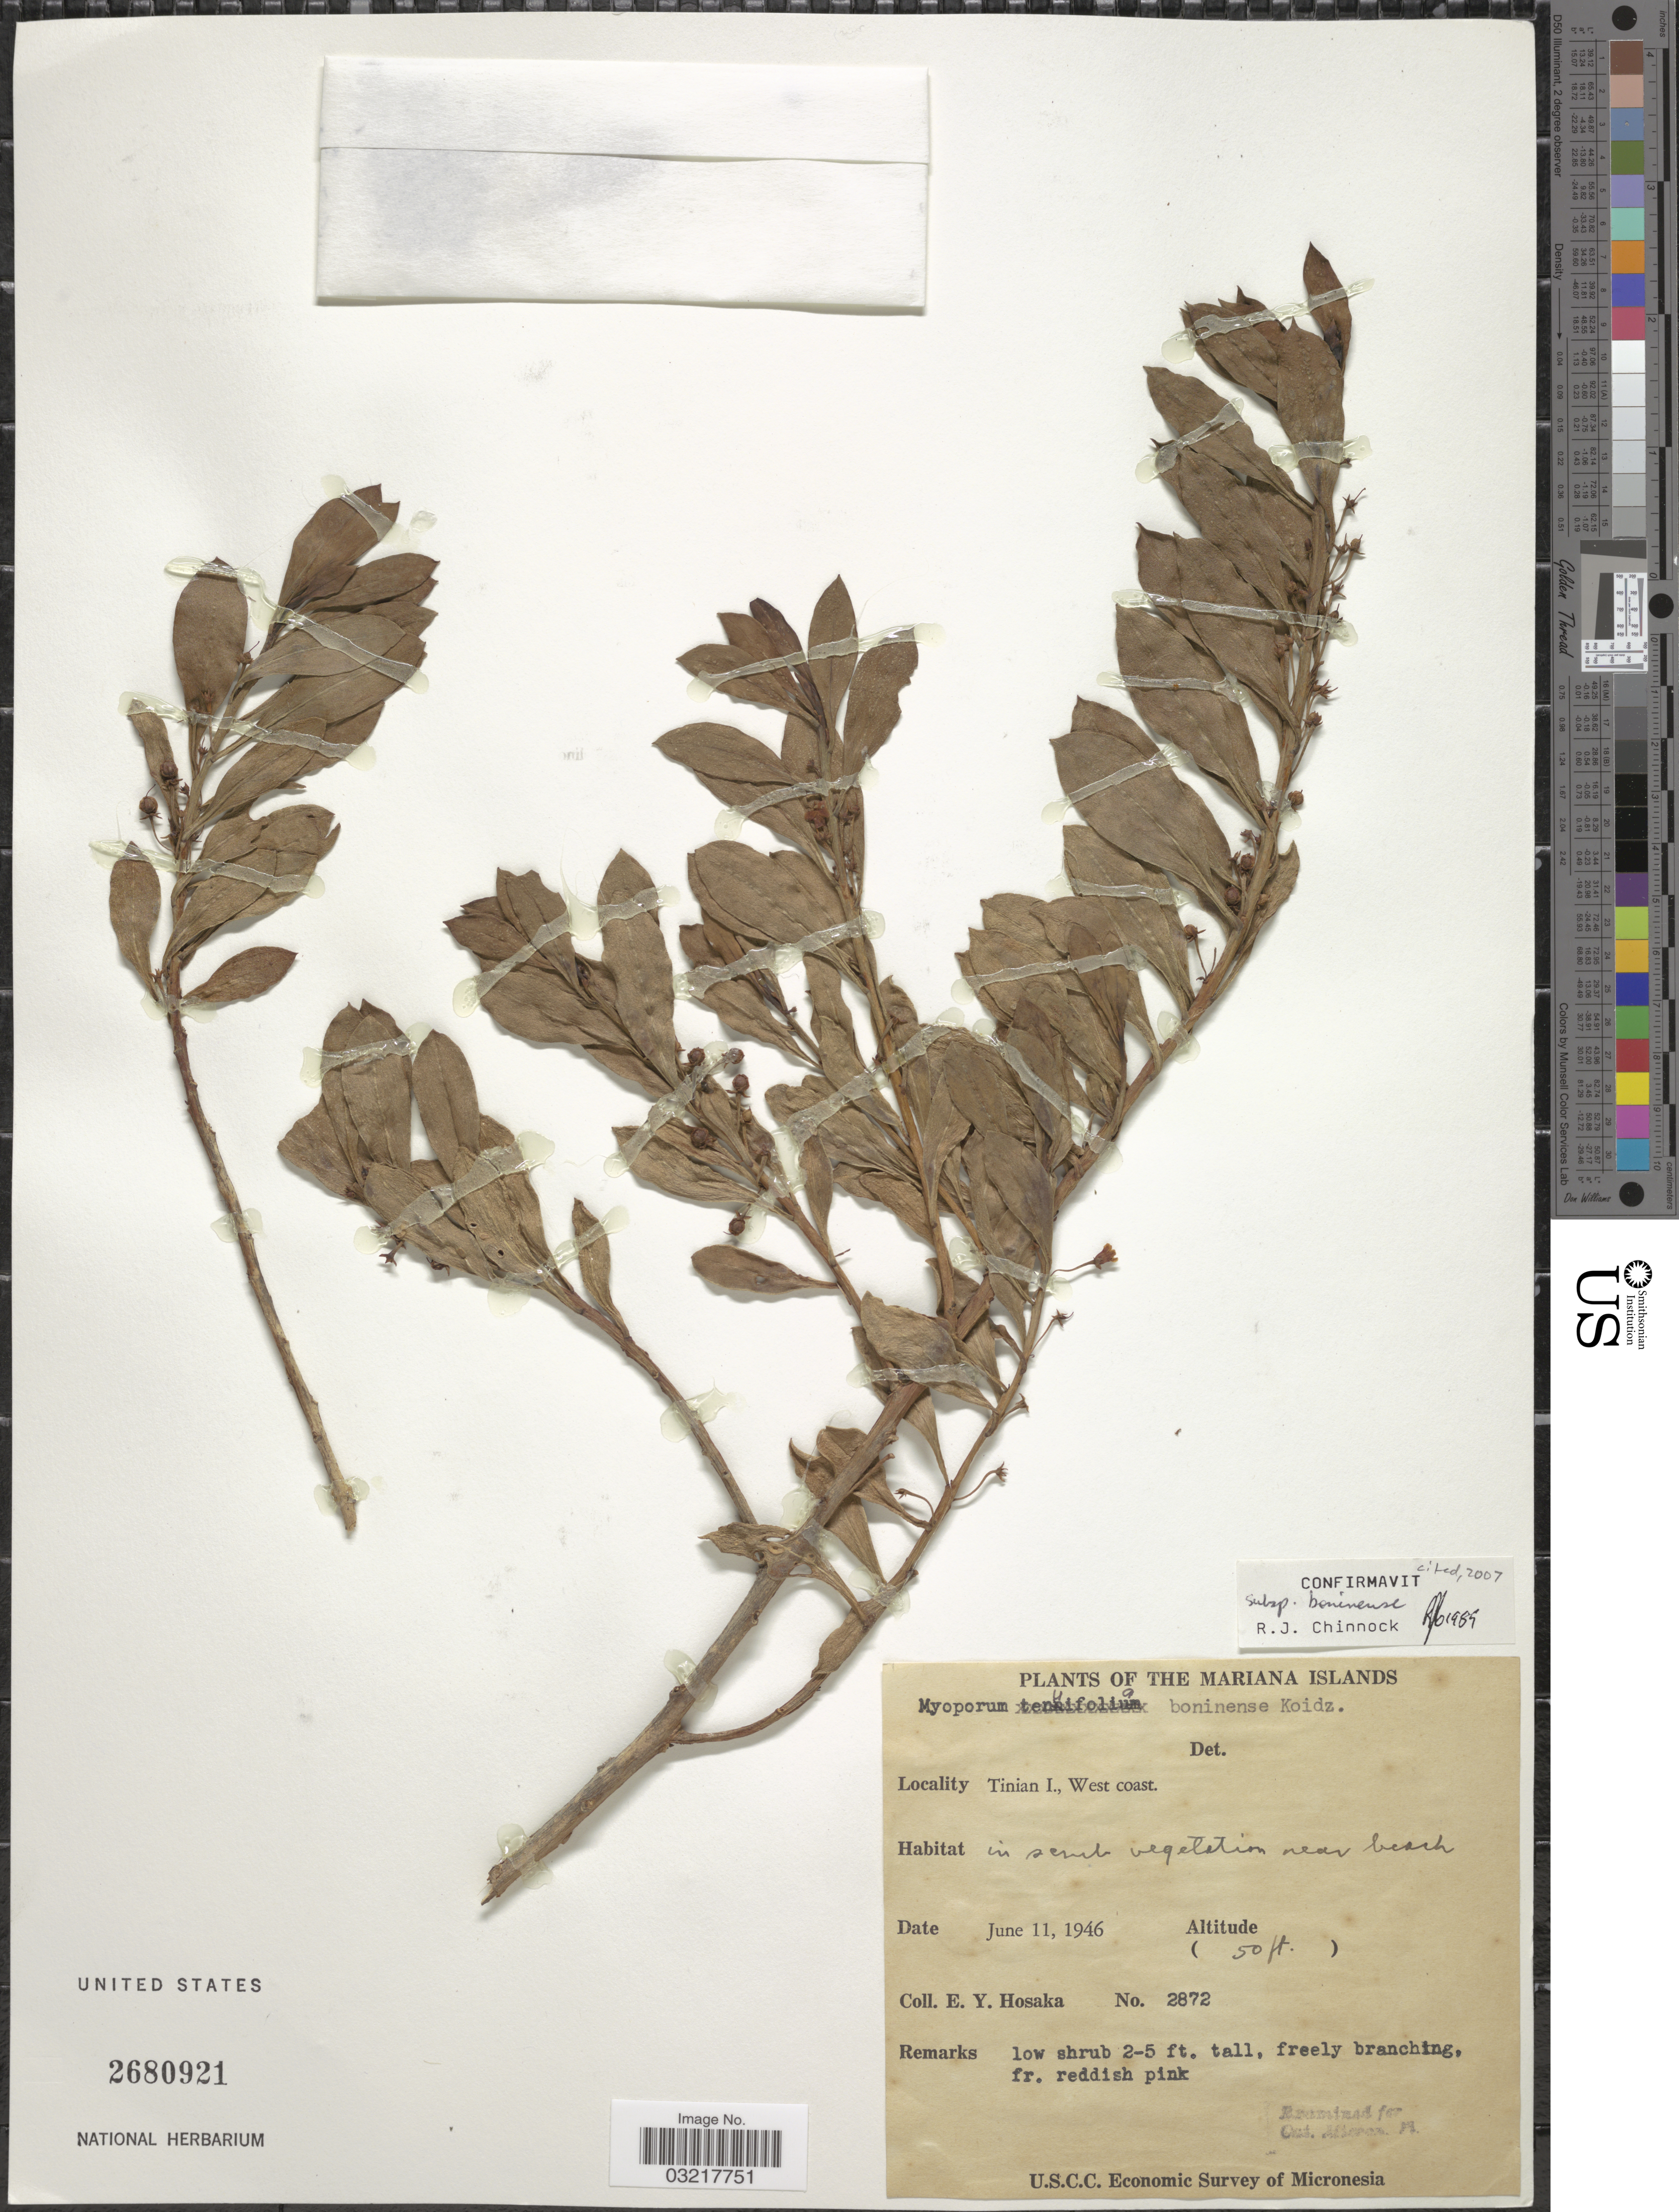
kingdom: Plantae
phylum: Tracheophyta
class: Magnoliopsida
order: Lamiales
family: Scrophulariaceae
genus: Myoporum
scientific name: Myoporum boninense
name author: Koidz.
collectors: E. Y. Hosaka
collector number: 2872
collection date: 1946-06-11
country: Northern Mariana Islands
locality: The Mariana Islands. Tinian I., West coast.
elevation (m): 15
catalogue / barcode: US 2680921